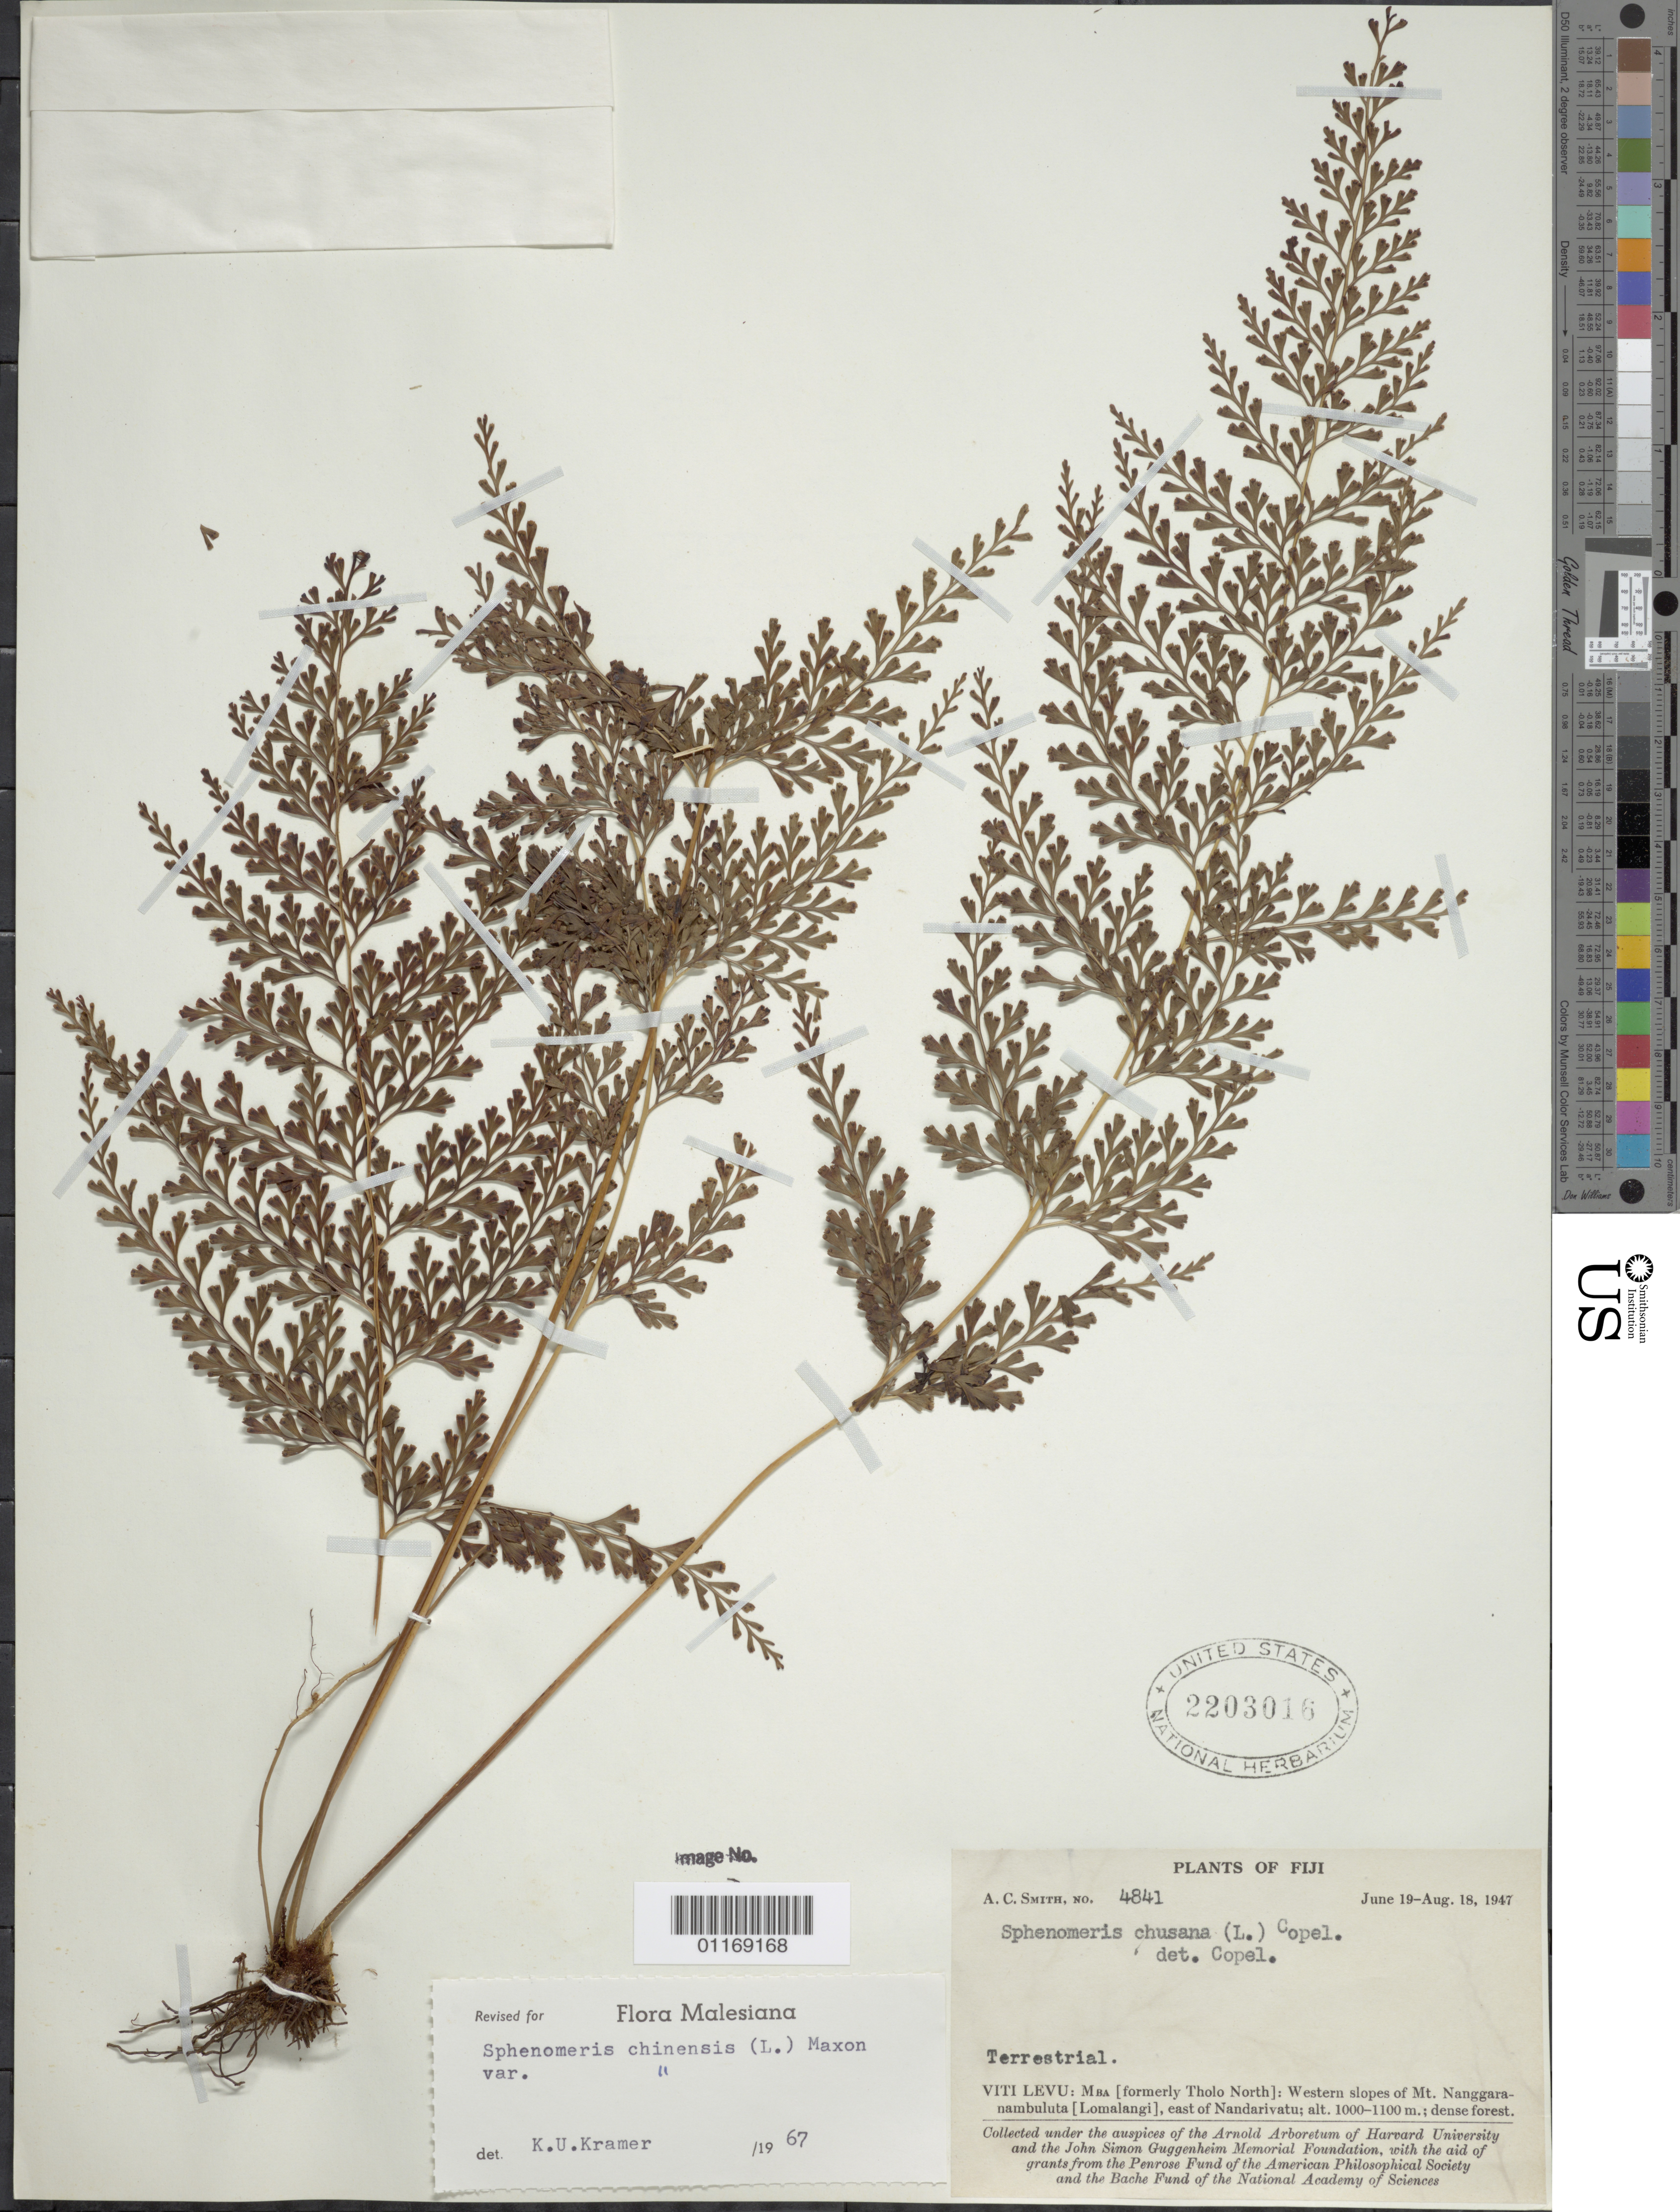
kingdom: Plantae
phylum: Tracheophyta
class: Polypodiopsida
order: Polypodiales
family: Lindsaeaceae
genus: Sphenomeris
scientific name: Sphenomeris chinensis var. chinensis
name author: (L.) Maxon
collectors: A. C. Smith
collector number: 4841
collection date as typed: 19 Jun 1947 to 18 Aug 1947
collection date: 1947-06-19/1947-08-18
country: Fiji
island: Viti Levu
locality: Viti Levu: MBA (formally Tholo North): Summit of Mt. Nanggaranambuluta (Lomalangi), E of Nandarivatu.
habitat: Dense forest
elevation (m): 1100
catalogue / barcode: US 2203016